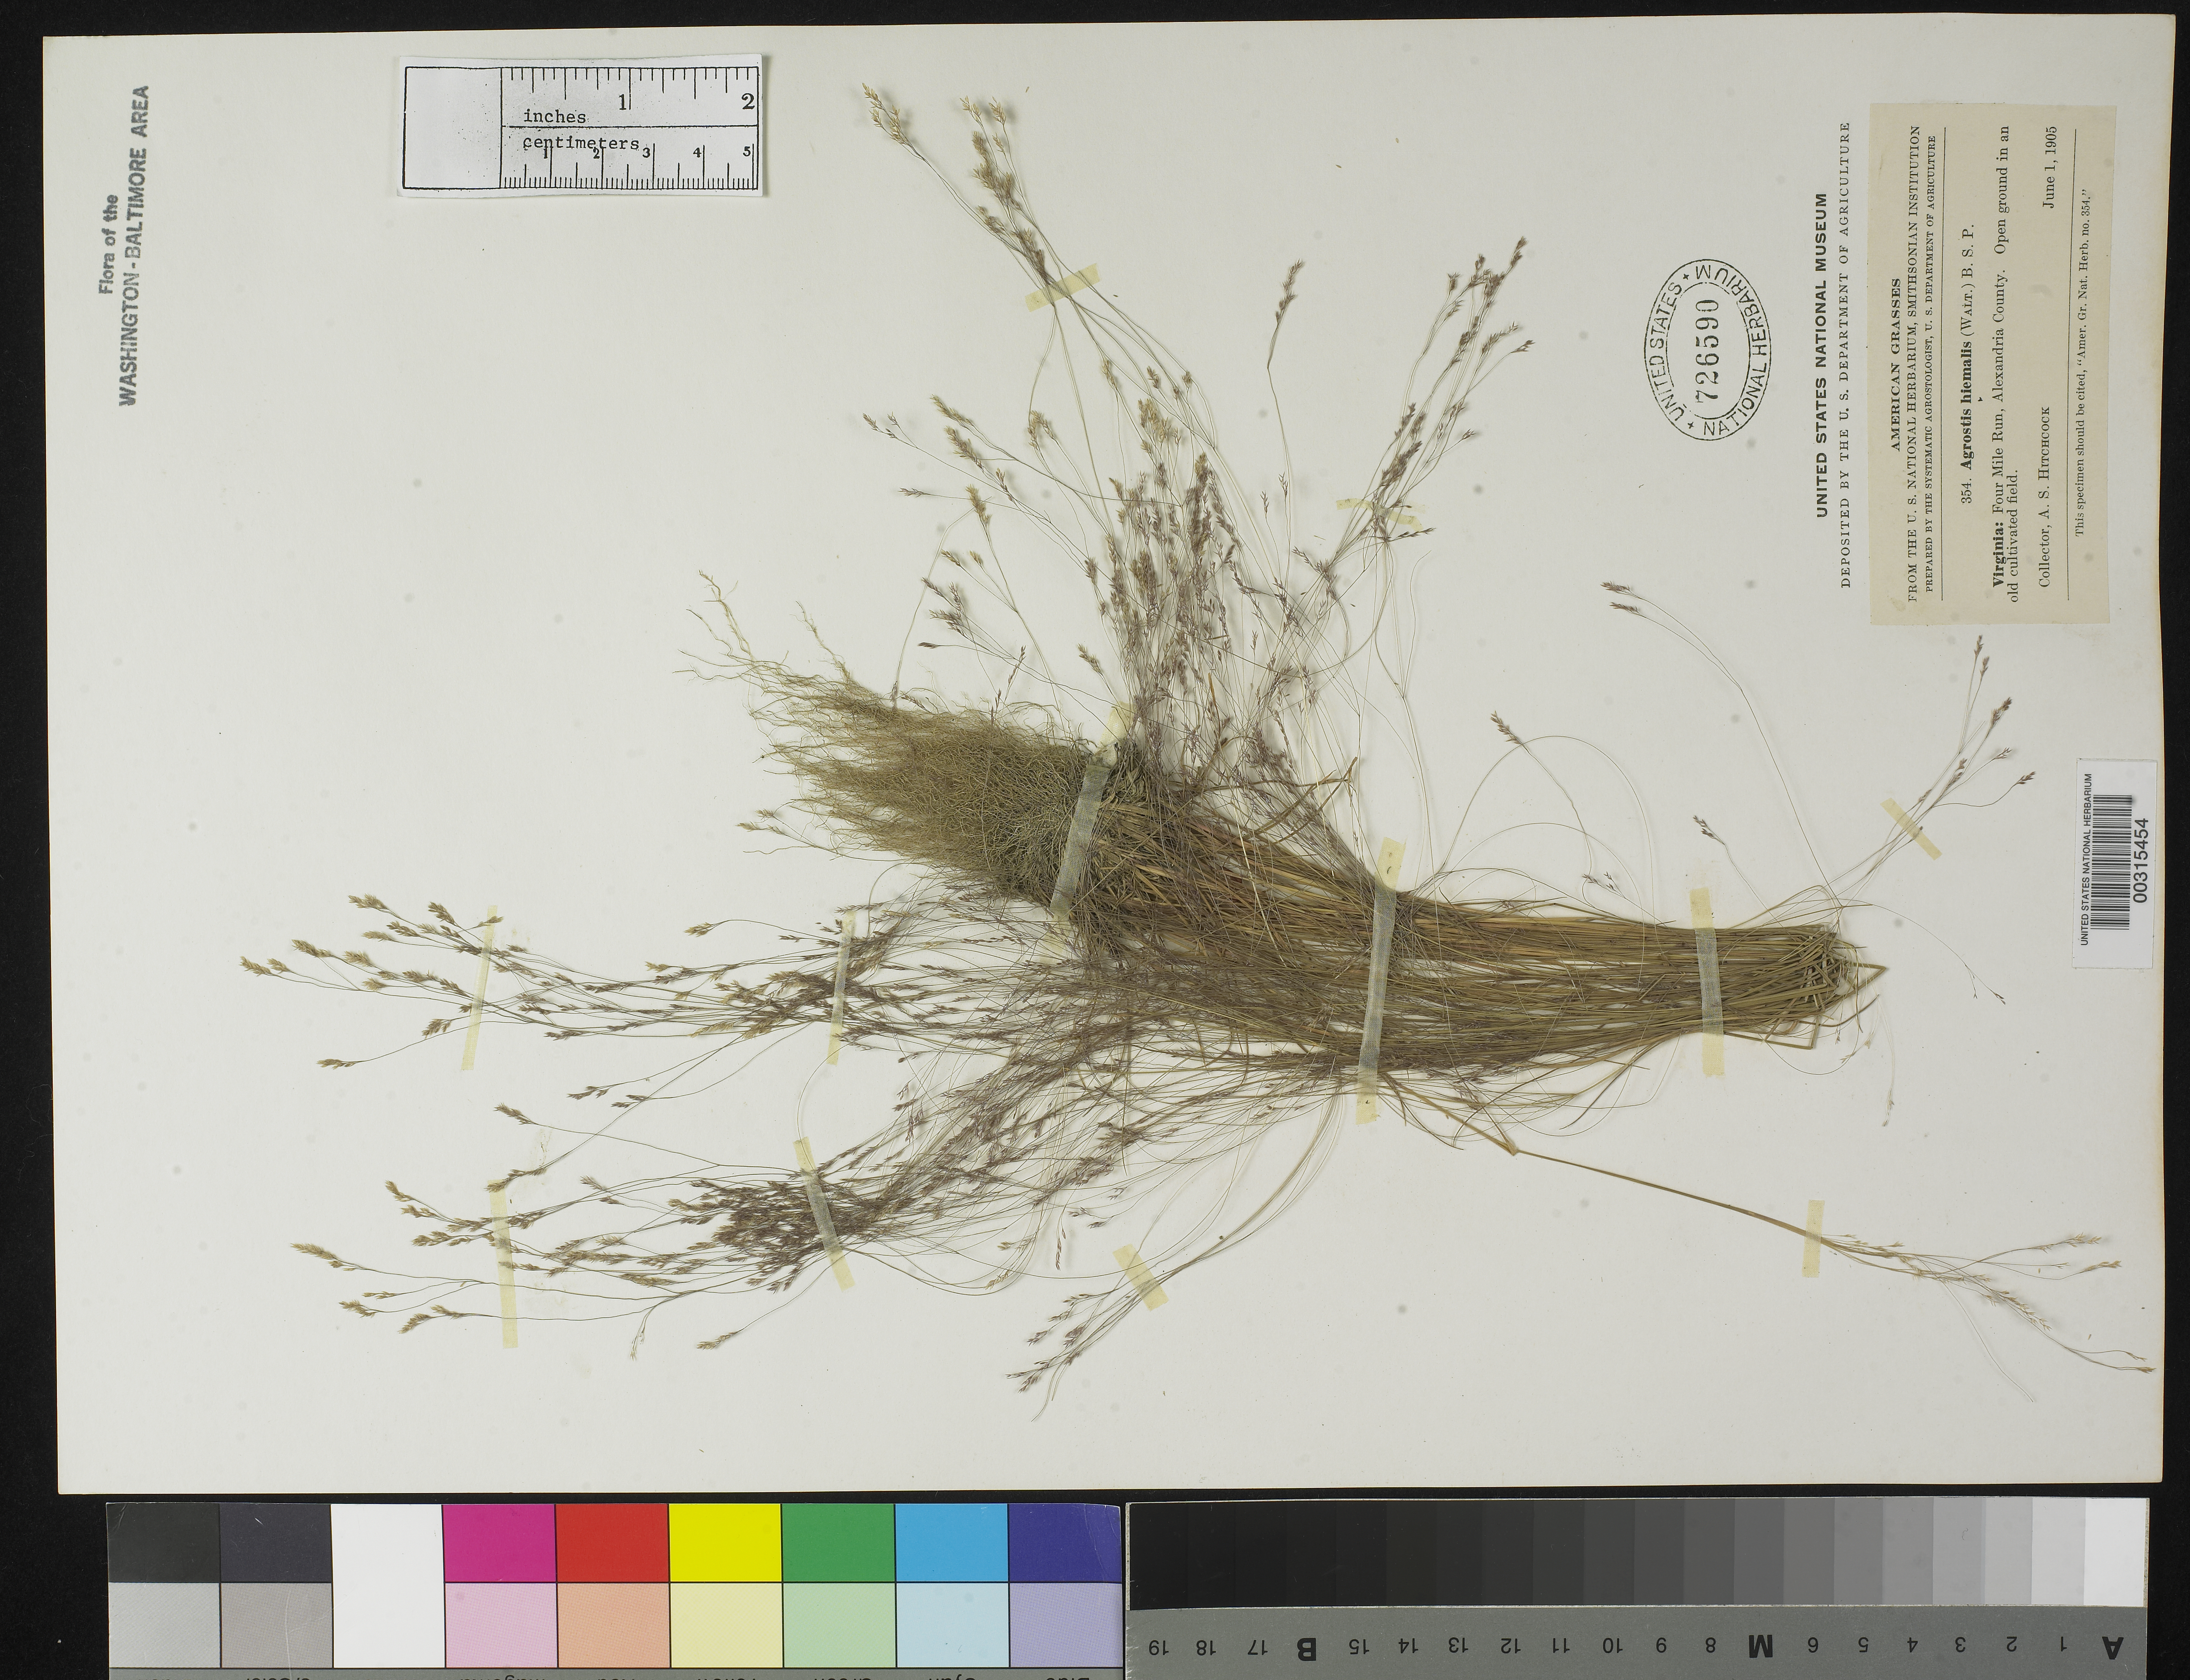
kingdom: Plantae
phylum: Tracheophyta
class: Liliopsida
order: Poales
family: Poaceae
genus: Agrostis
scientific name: Agrostis hyemalis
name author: (Walter) Britton et al.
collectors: A. S. Hitchcock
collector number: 354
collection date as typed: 01 Jun 1905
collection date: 1905-06-01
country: United States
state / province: Virginia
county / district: Arlington / Fairfax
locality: Four Mile Run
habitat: Open ground in an old cultivated field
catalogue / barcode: US 726590